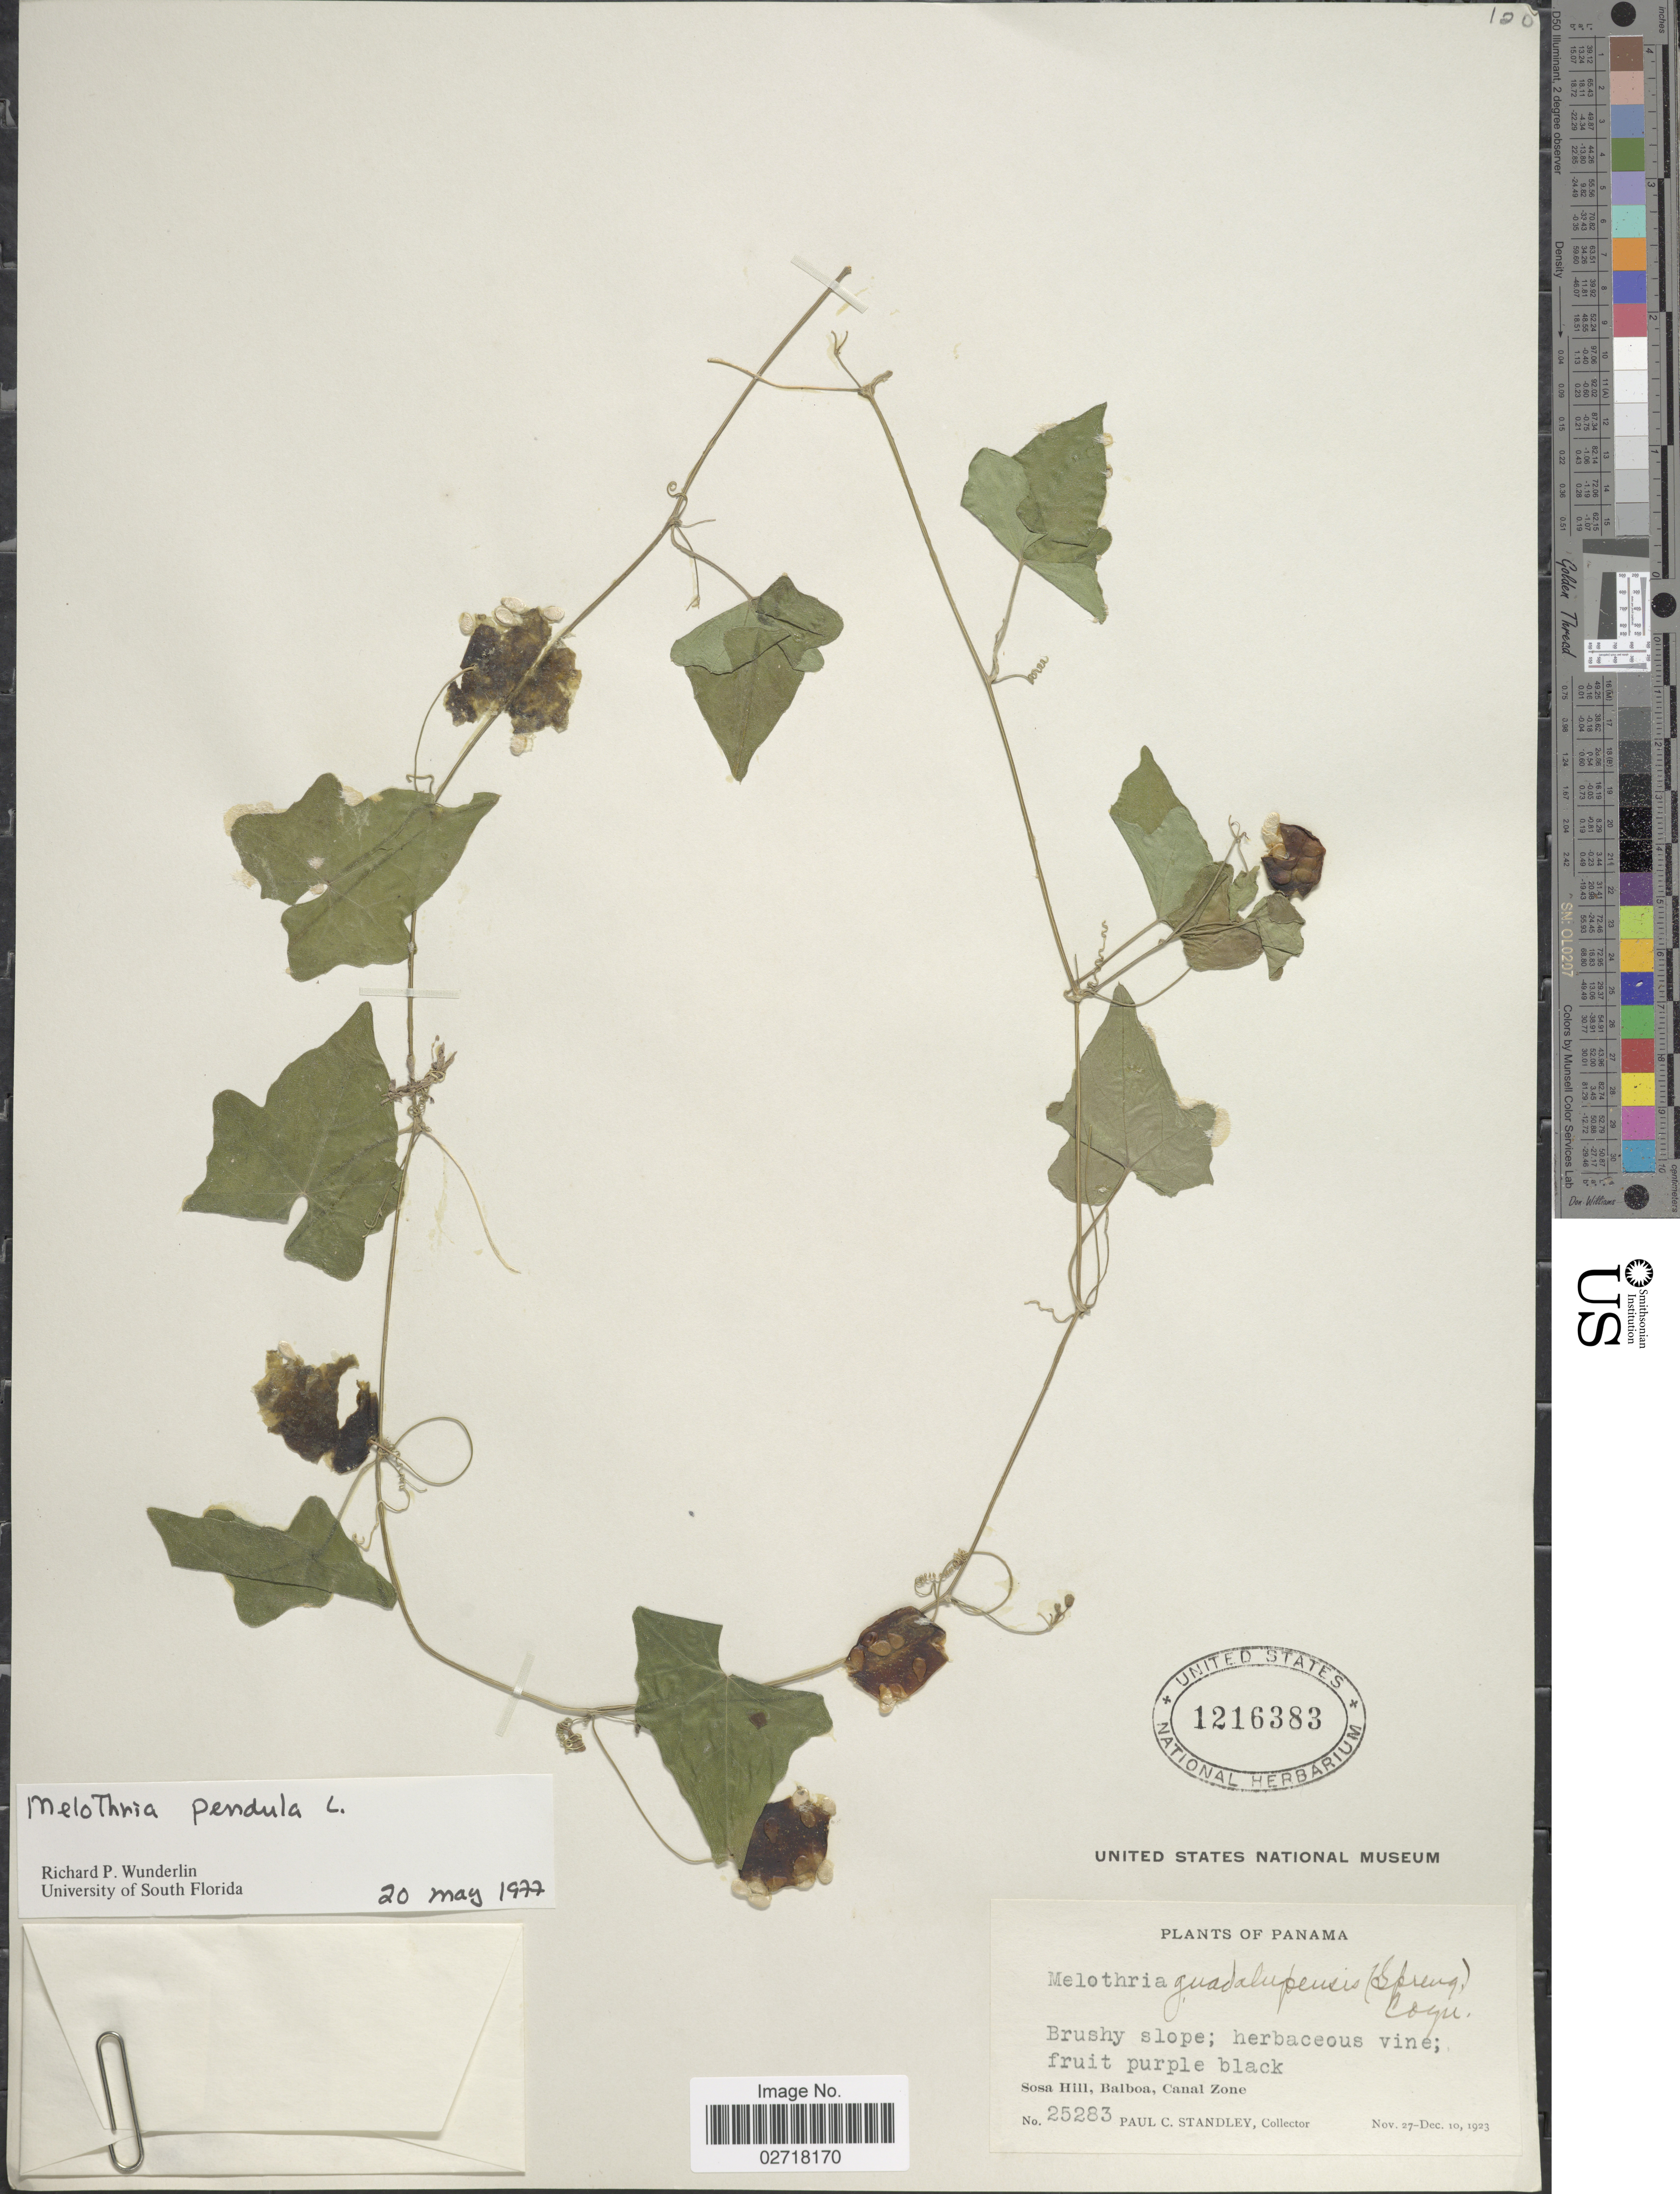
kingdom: Plantae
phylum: Tracheophyta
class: Magnoliopsida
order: Cucurbitales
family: Cucurbitaceae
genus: Melothria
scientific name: Melothria pendula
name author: L.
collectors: P. C. Standley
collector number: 25283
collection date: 1923-11-27/1923-12-10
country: Panama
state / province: Colón / Panamá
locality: Sosa Hill, Canal Zone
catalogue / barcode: US 1216383